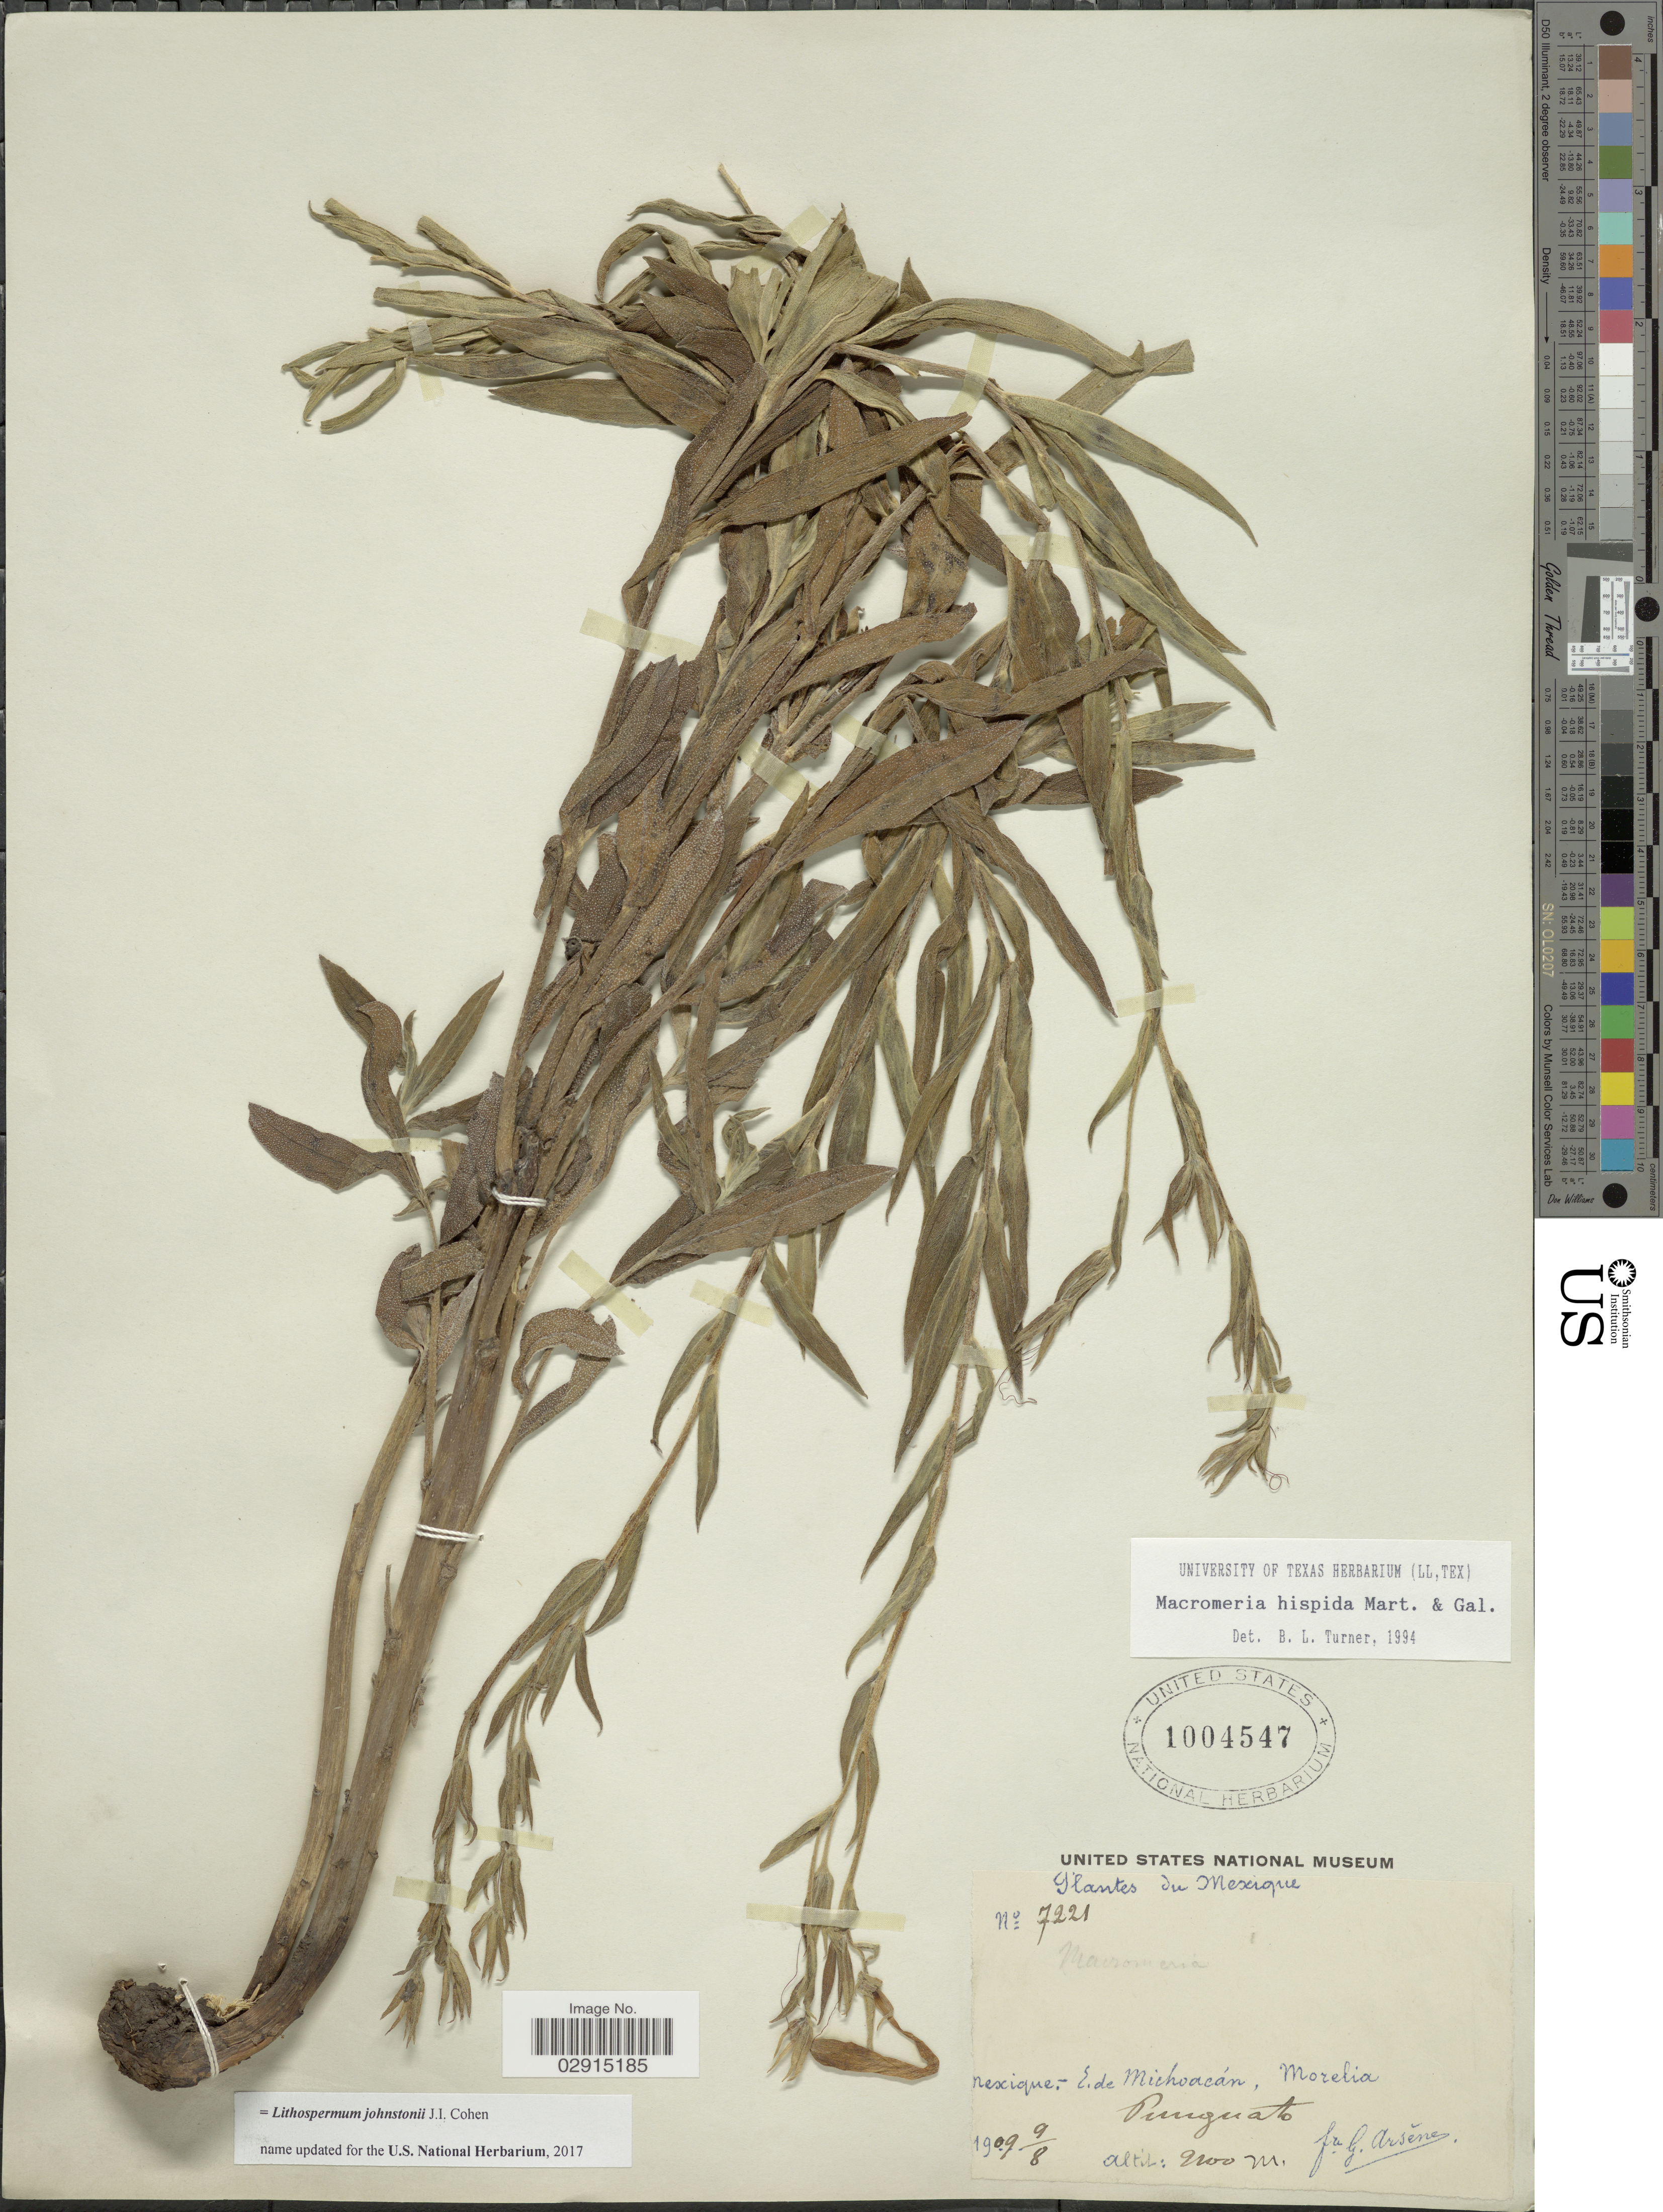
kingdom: Plantae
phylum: Tracheophyta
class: Magnoliopsida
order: Boraginales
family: Boraginaceae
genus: Lithospermum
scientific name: Lithospermum johnstonii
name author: Cohen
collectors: Bro. G. Arsène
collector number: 7221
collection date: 1909-08-09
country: Mexico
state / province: Michoacán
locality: E. de Michoacán, Morelia. Punguato.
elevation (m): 2100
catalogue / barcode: US 1004547